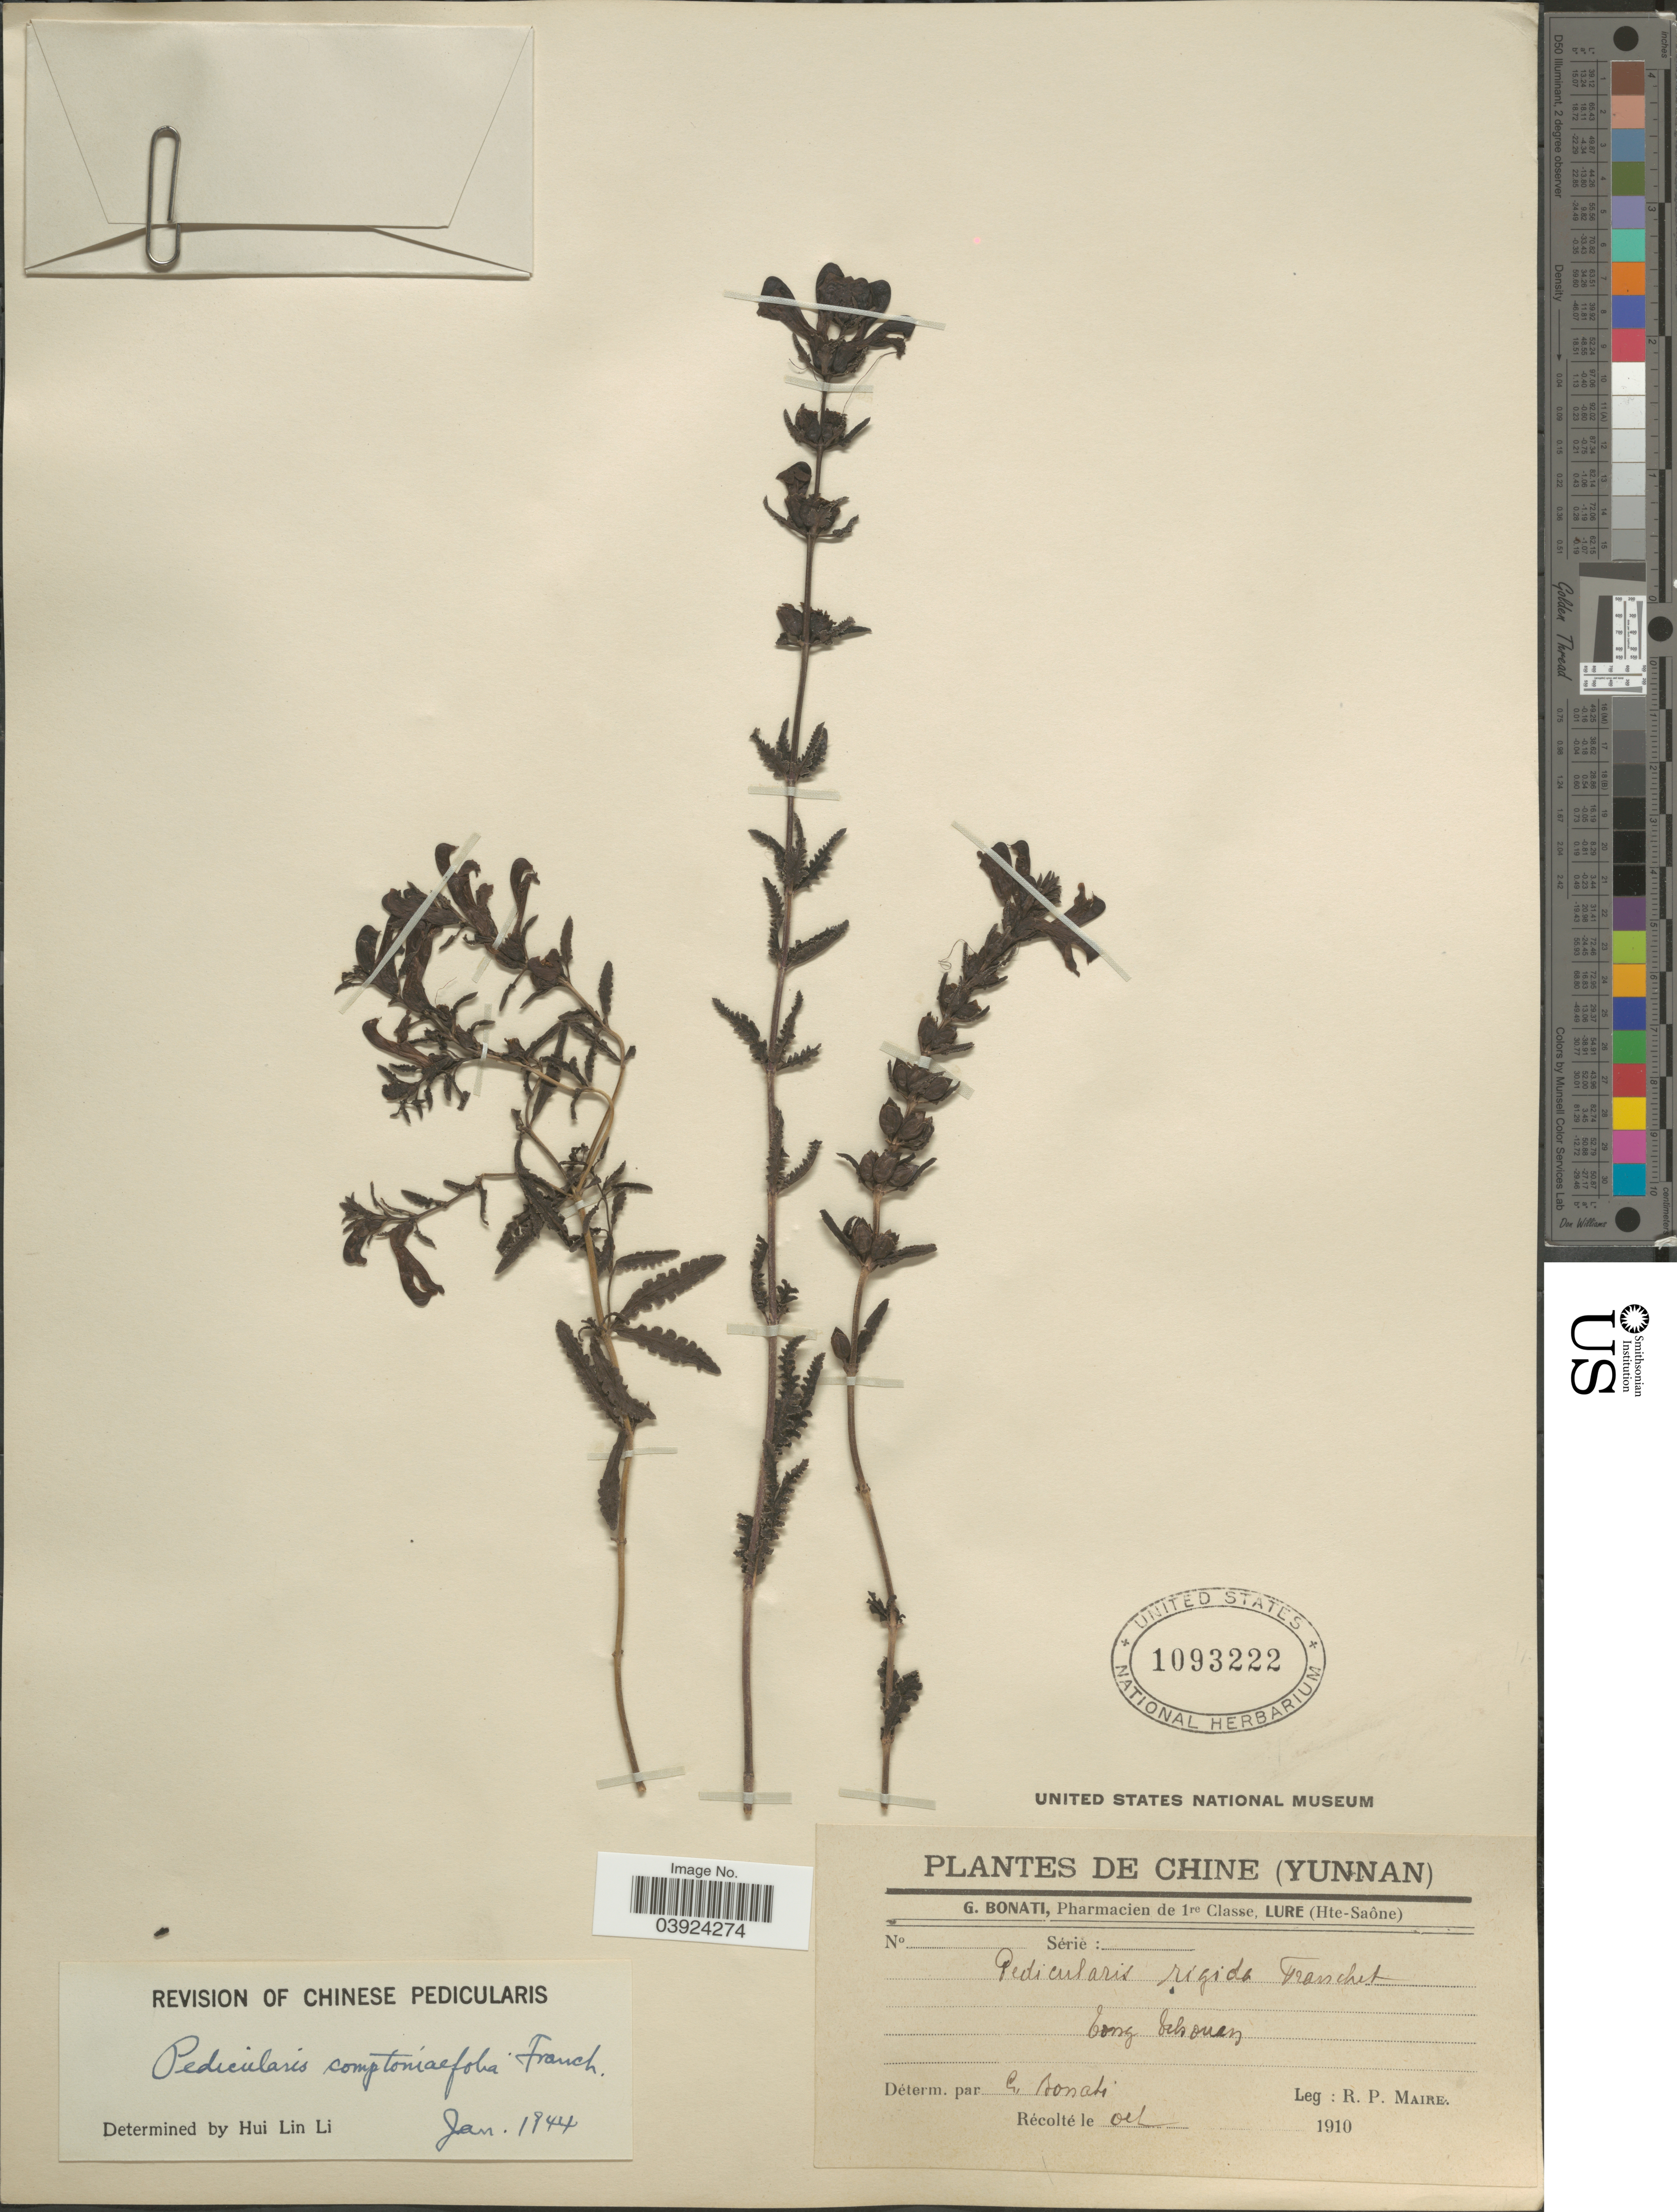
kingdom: Plantae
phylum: Tracheophyta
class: Magnoliopsida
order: Lamiales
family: Orobanchaceae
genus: Pedicularis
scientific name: Pedicularis comptoniaefolia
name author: Franch. ex Maxim.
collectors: R.-P. Maire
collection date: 1910-10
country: China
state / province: Yunnan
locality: Tong Tchouan.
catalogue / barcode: US 1093222